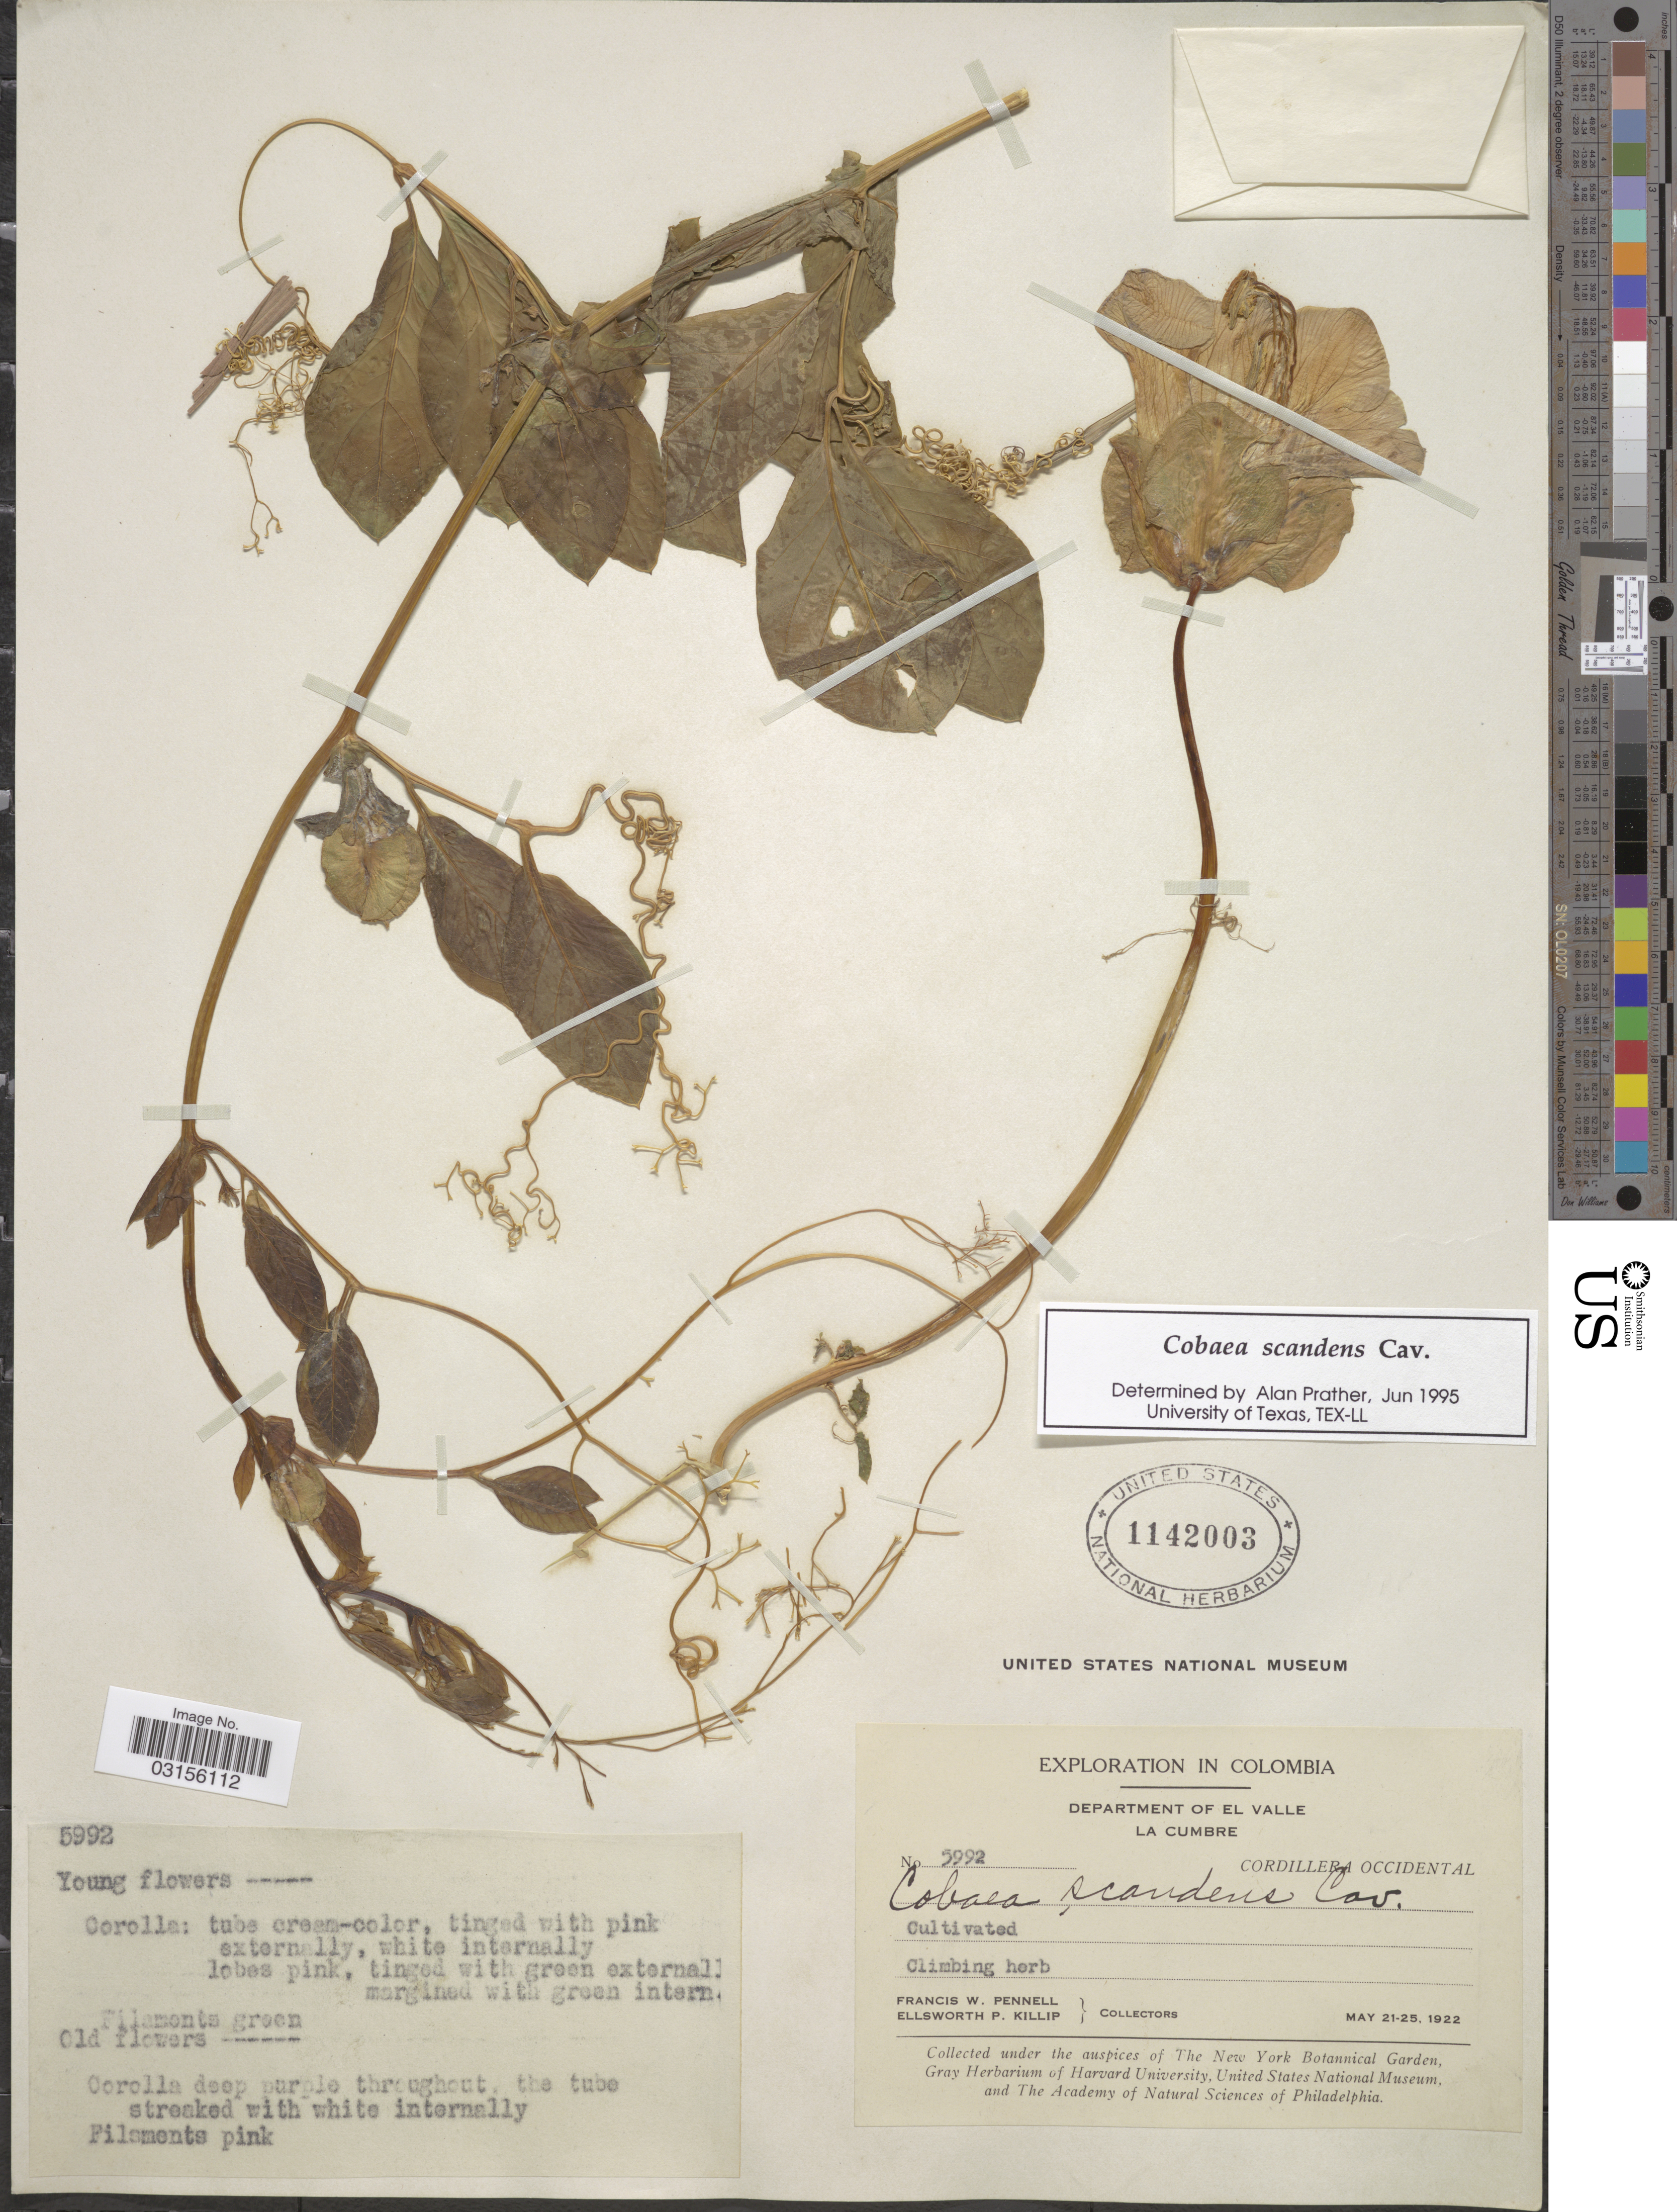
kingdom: Plantae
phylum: Tracheophyta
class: Magnoliopsida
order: Ericales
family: Polemoniaceae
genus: Cobaea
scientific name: Cobaea scandens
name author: Cav.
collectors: F. W. Pennell & E. P. Killip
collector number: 5992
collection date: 1922-05-21/1922-05-25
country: Colombia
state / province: Valle del Cauca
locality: Department of El Valle. La Cumbre. Cordillera Occidental.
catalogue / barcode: US 1142003